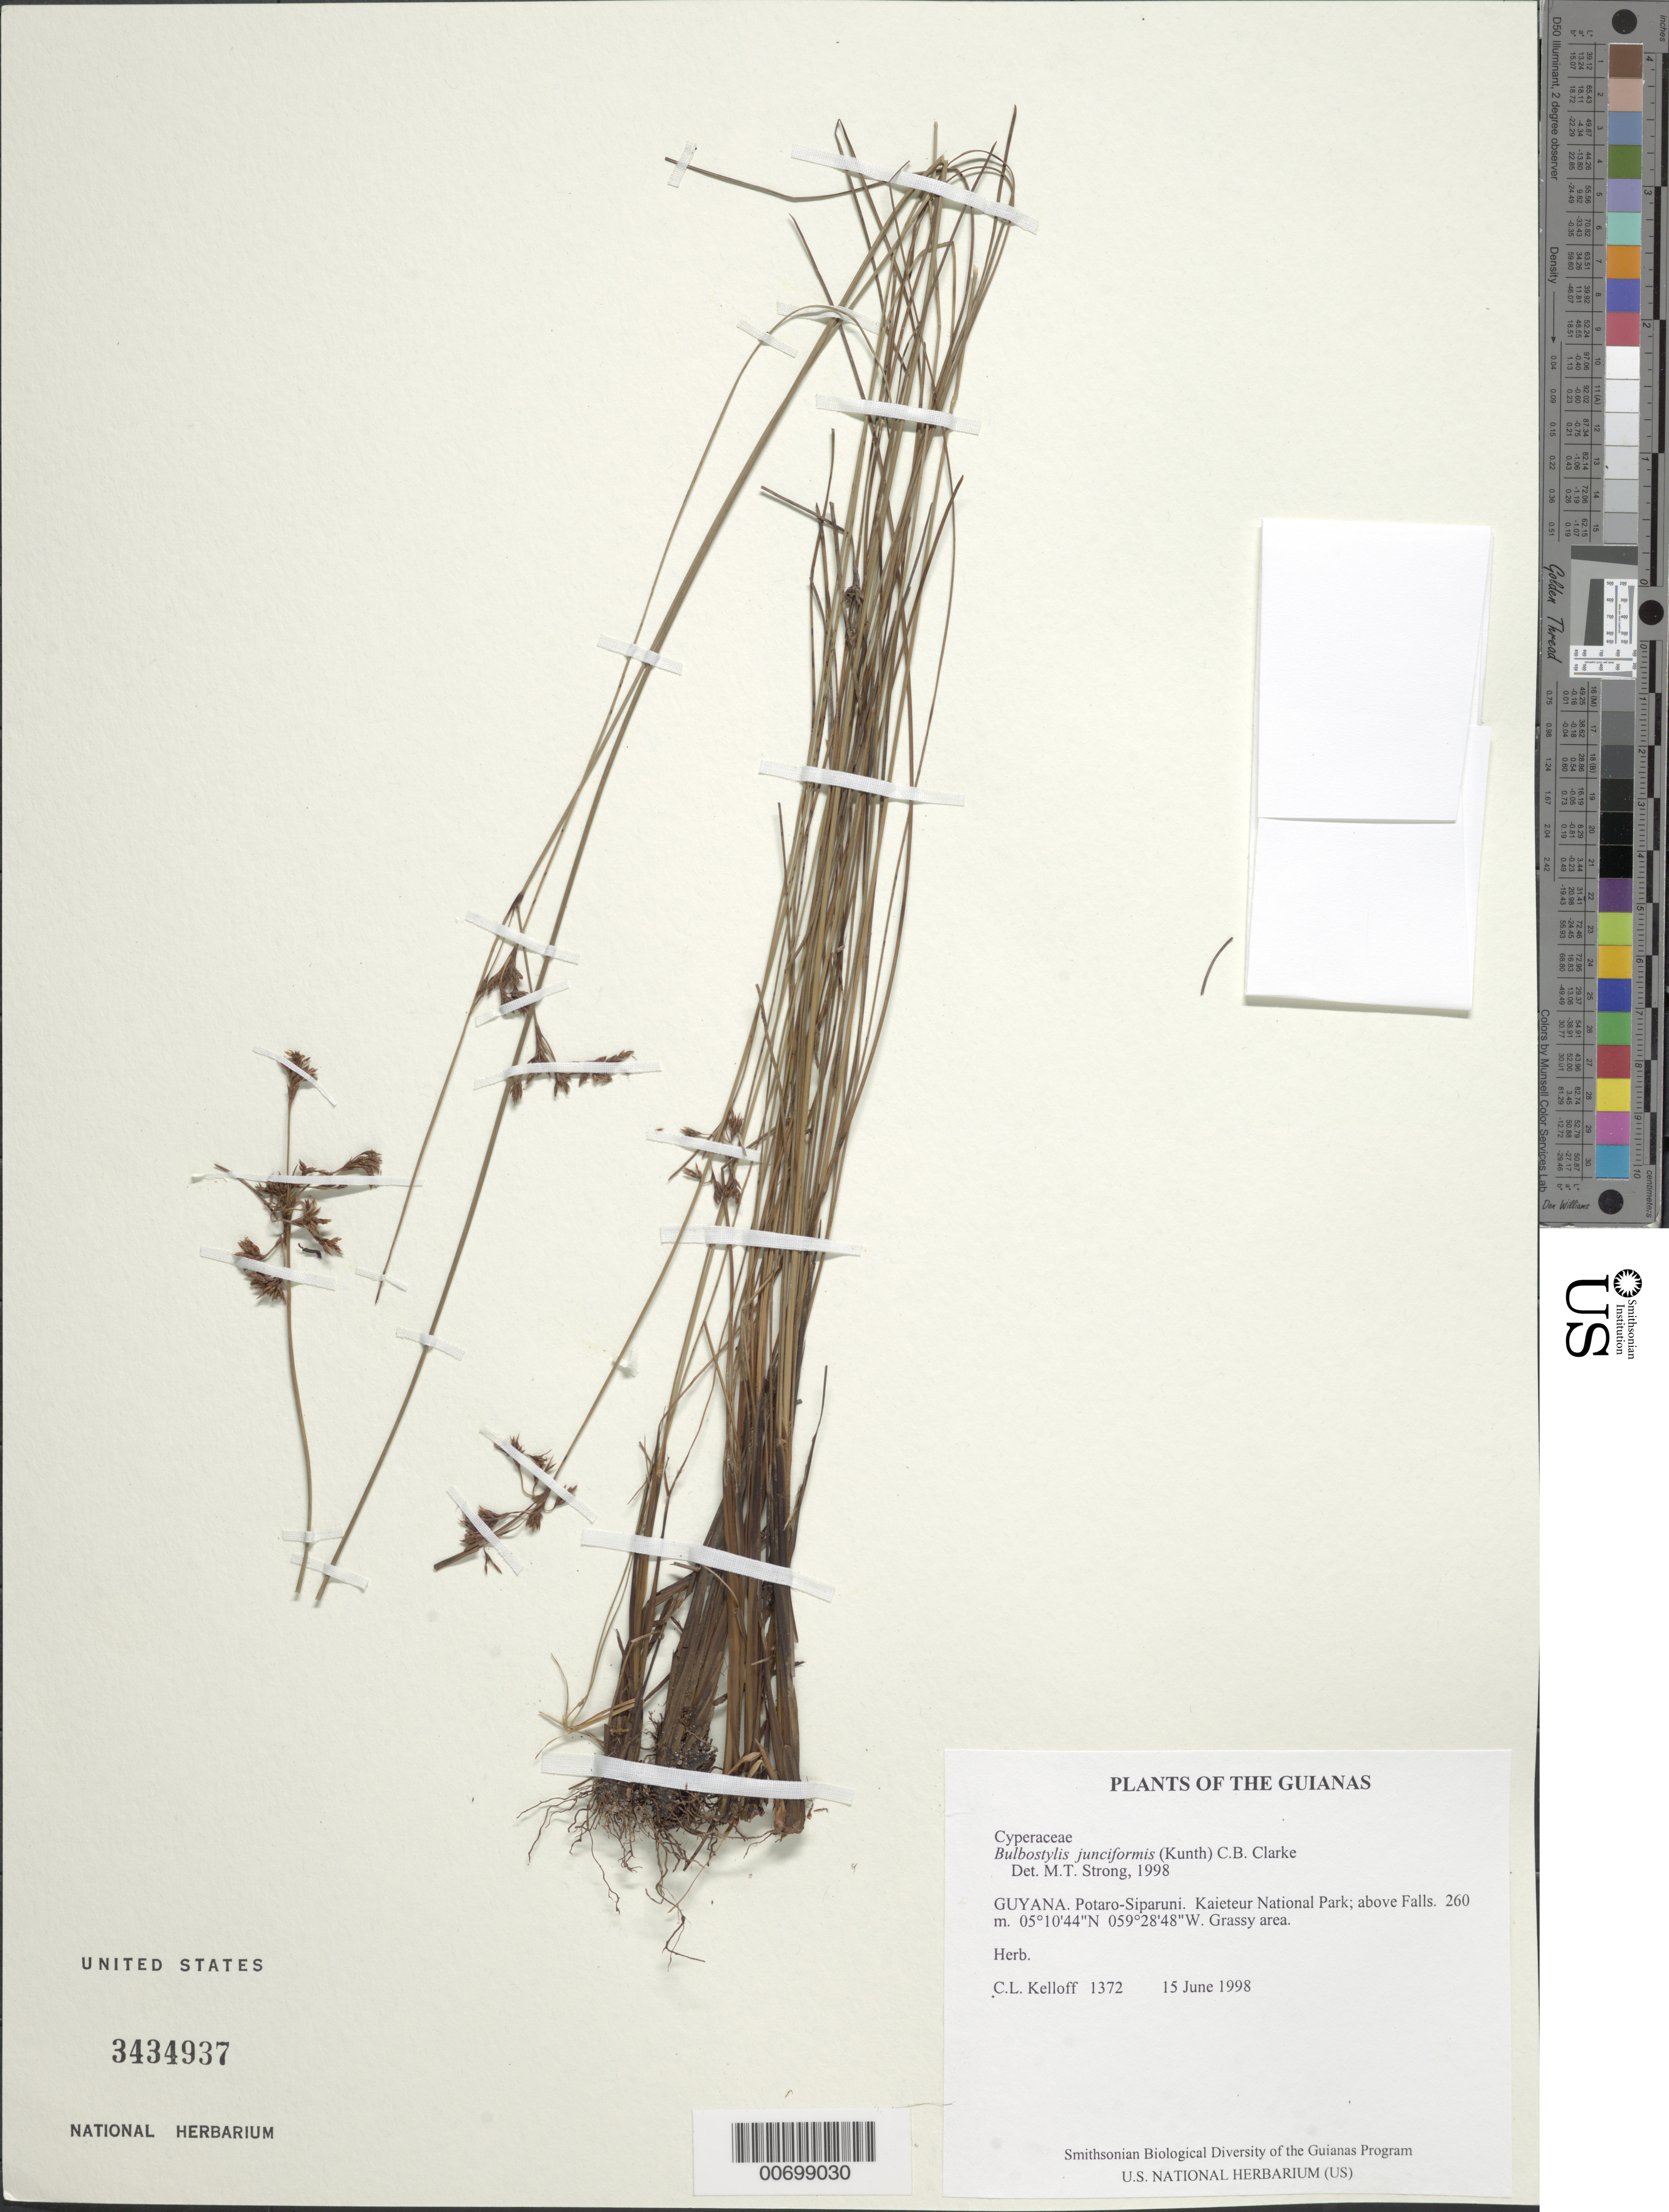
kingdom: Plantae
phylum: Tracheophyta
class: Liliopsida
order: Poales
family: Cyperaceae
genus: Bulbostylis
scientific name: Bulbostylis junciformis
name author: (Kunth) C.B. Clarke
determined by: Strong, M. T., (US), Smithsonian Institution - National Museum of Natural History (UNITED STATES)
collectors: C. L. Kelloff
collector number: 1372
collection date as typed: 15 June 1998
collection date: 1998-06-15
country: Guyana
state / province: Potaro-Siparuni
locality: Kaieteur National Park; above Falls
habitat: Grassy area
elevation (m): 260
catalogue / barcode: US 3434934